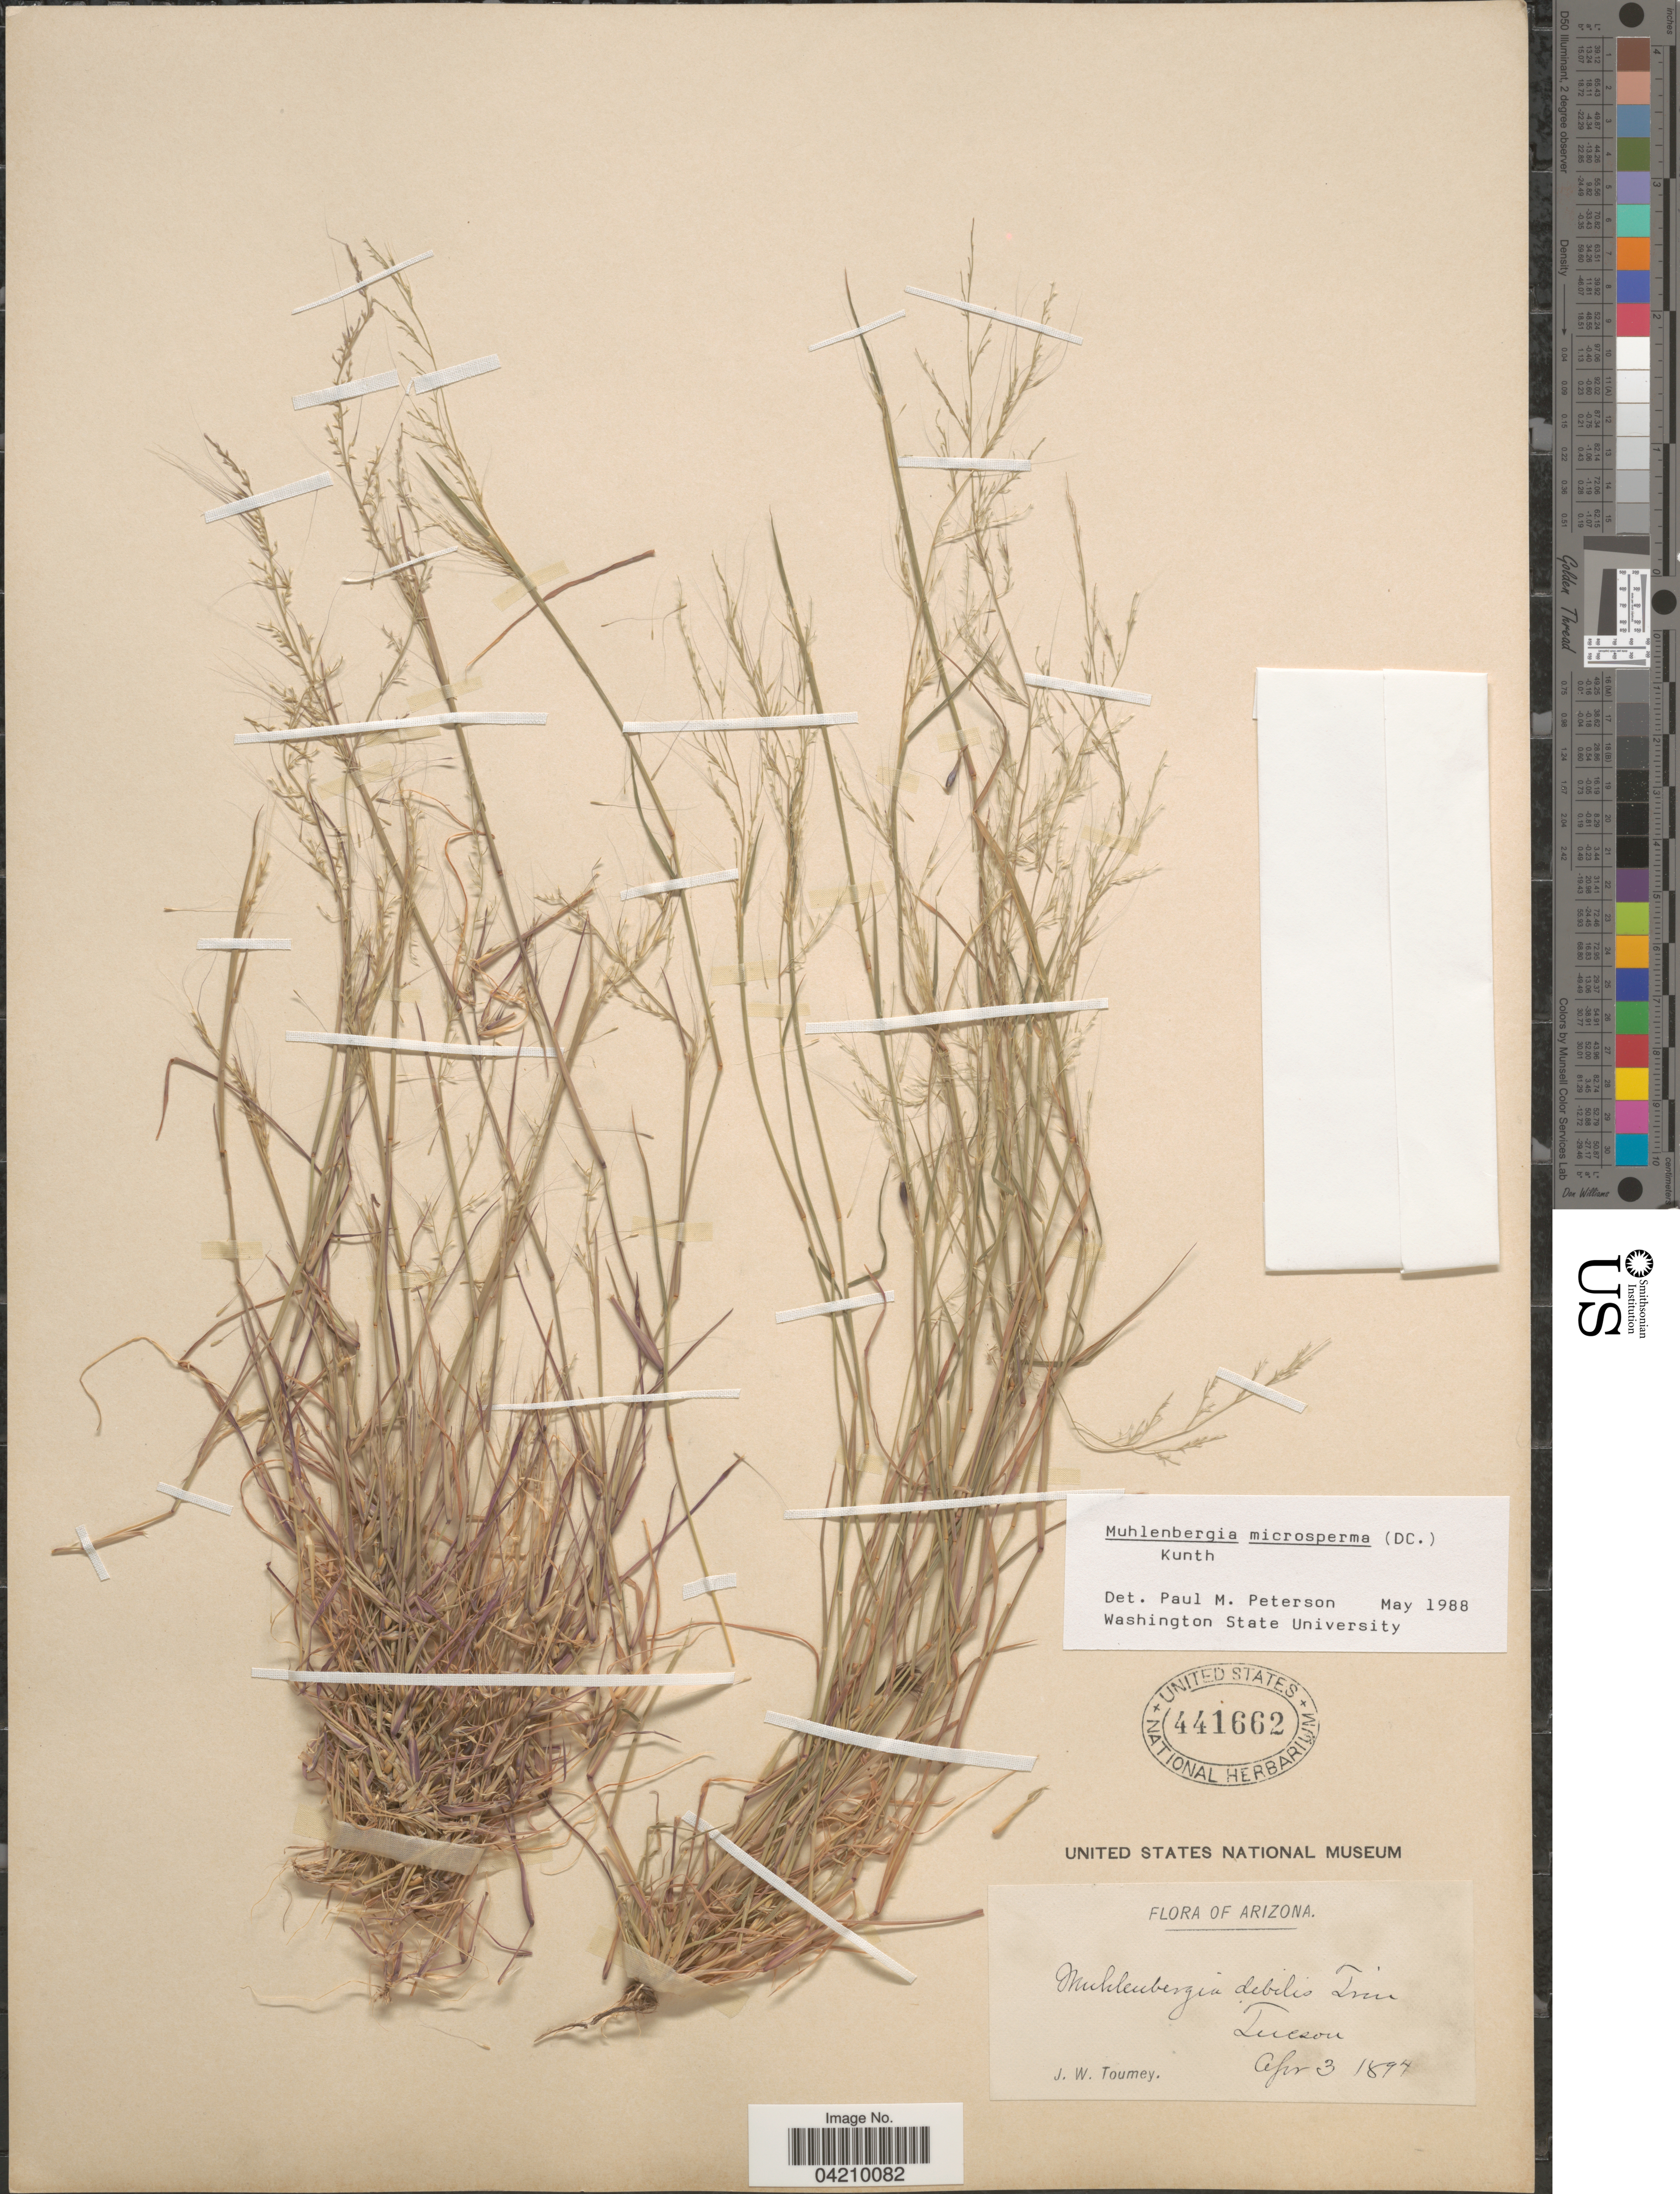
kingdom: Plantae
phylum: Tracheophyta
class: Liliopsida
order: Poales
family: Poaceae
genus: Muhlenbergia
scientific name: Muhlenbergia microsperma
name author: (DC.) Kunth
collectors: J. W. Toumey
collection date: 1894-04-03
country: United States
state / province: Arizona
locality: Tucson.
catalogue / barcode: US 441662